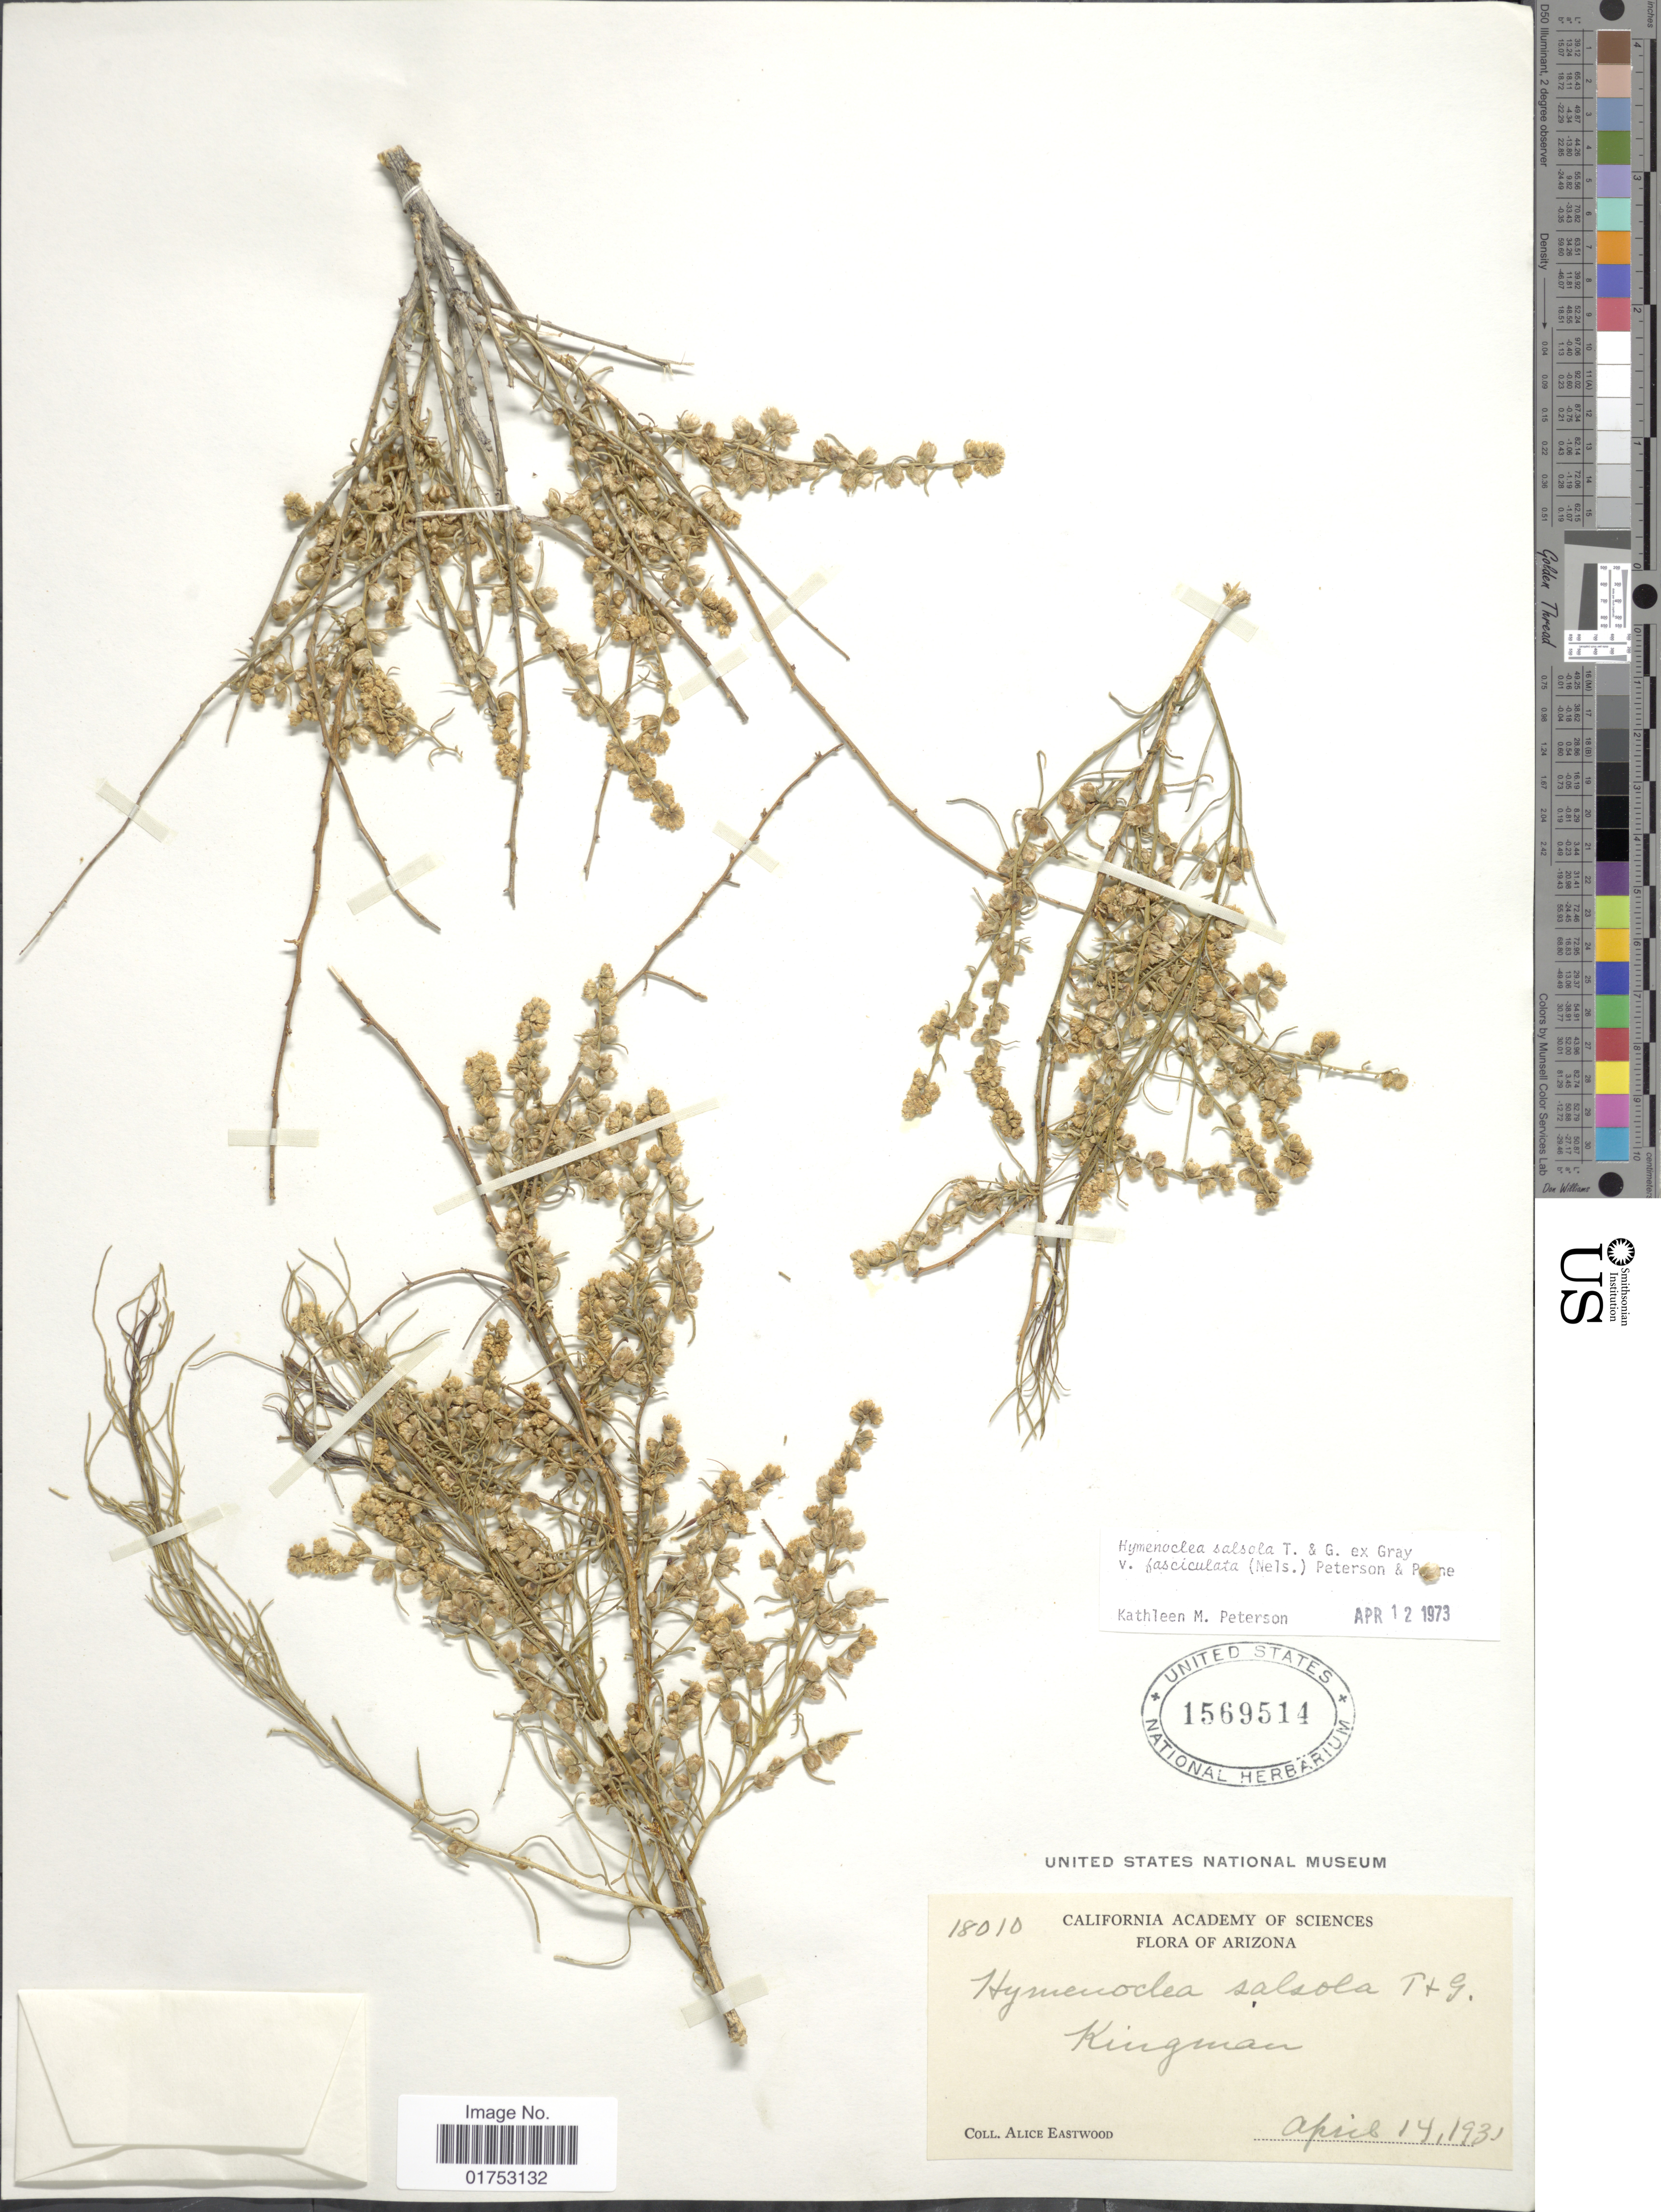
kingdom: Plantae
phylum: Tracheophyta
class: Magnoliopsida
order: Asterales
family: Asteraceae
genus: Hymenoclea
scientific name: Hymenoclea salsola var. fasciculata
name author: (A. Nelson) K.M. Peterson & W.W.Payne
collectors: A. Eastwood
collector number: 18010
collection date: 1931-04-14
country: United States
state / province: Arizona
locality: Kingman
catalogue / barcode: US 1569514